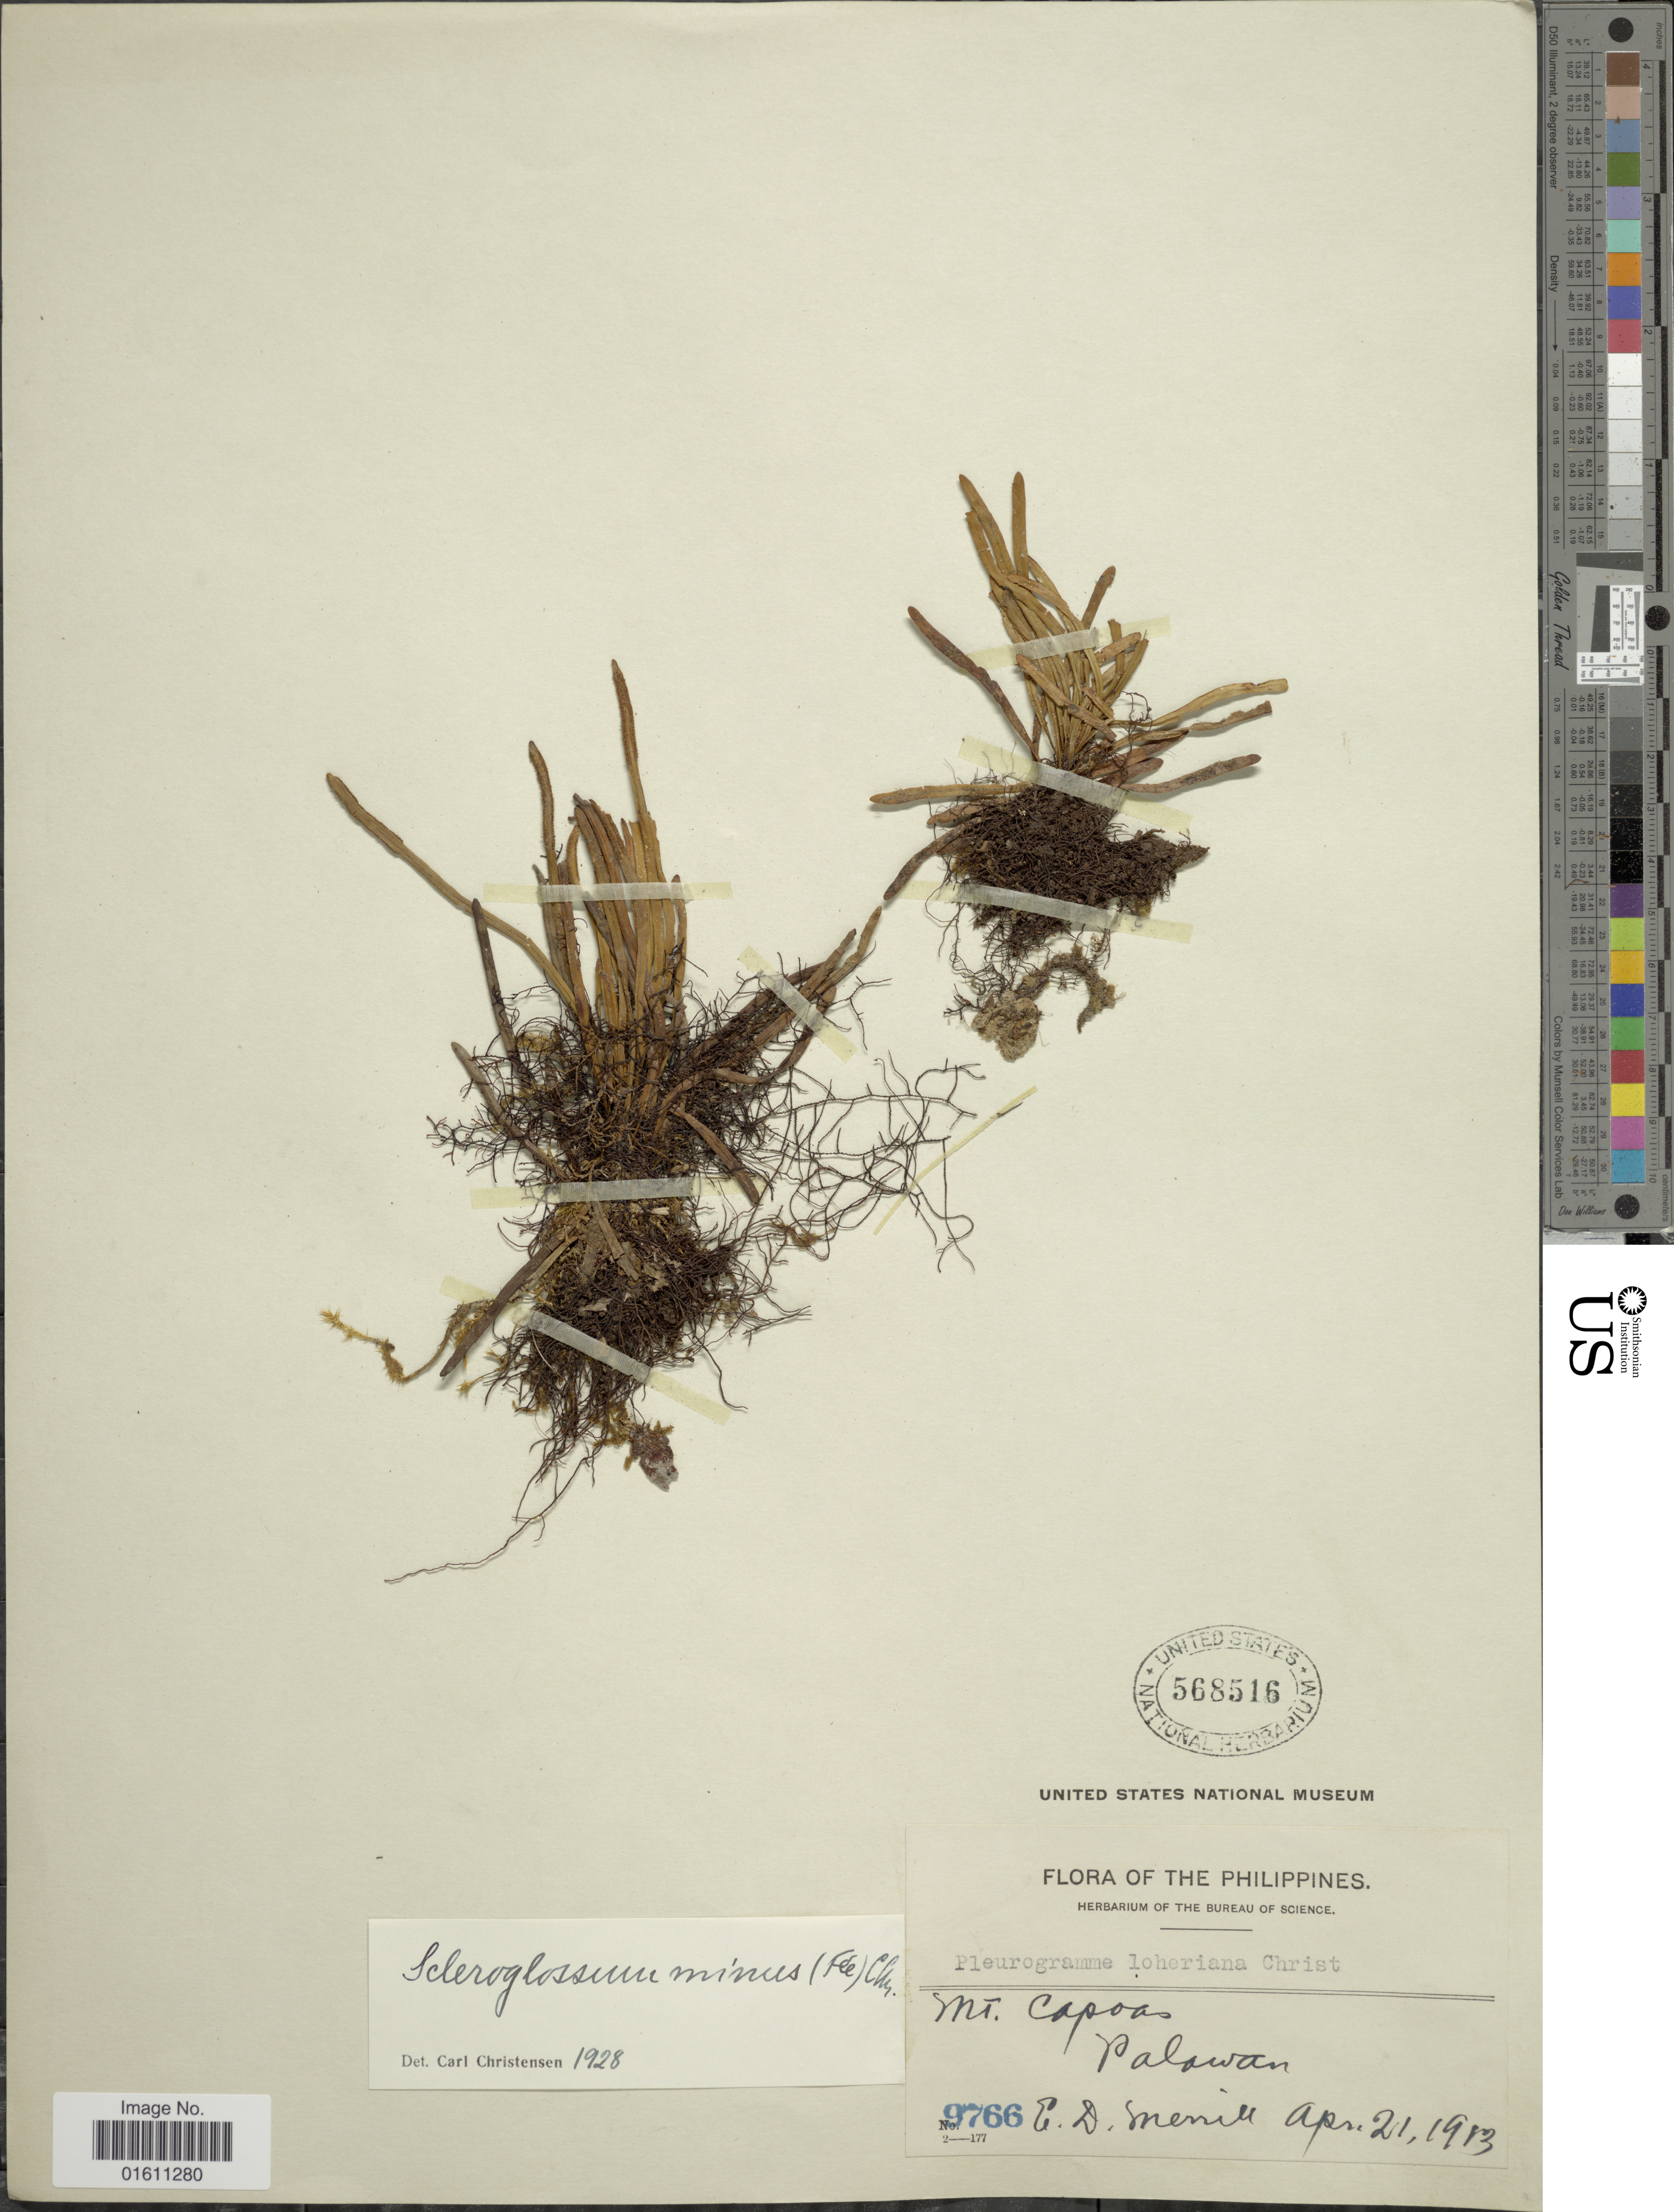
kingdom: Plantae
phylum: Tracheophyta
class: Polypodiopsida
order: Polypodiales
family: Polypodiaceae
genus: Scleroglossum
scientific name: Scleroglossum minus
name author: (Fée) C. Chr.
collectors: E. D. Merrill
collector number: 9766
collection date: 1913-04-21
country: Philippines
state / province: Mimaropa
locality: The Philippines, Mt. Capoas, Palawan.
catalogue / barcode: US 568516